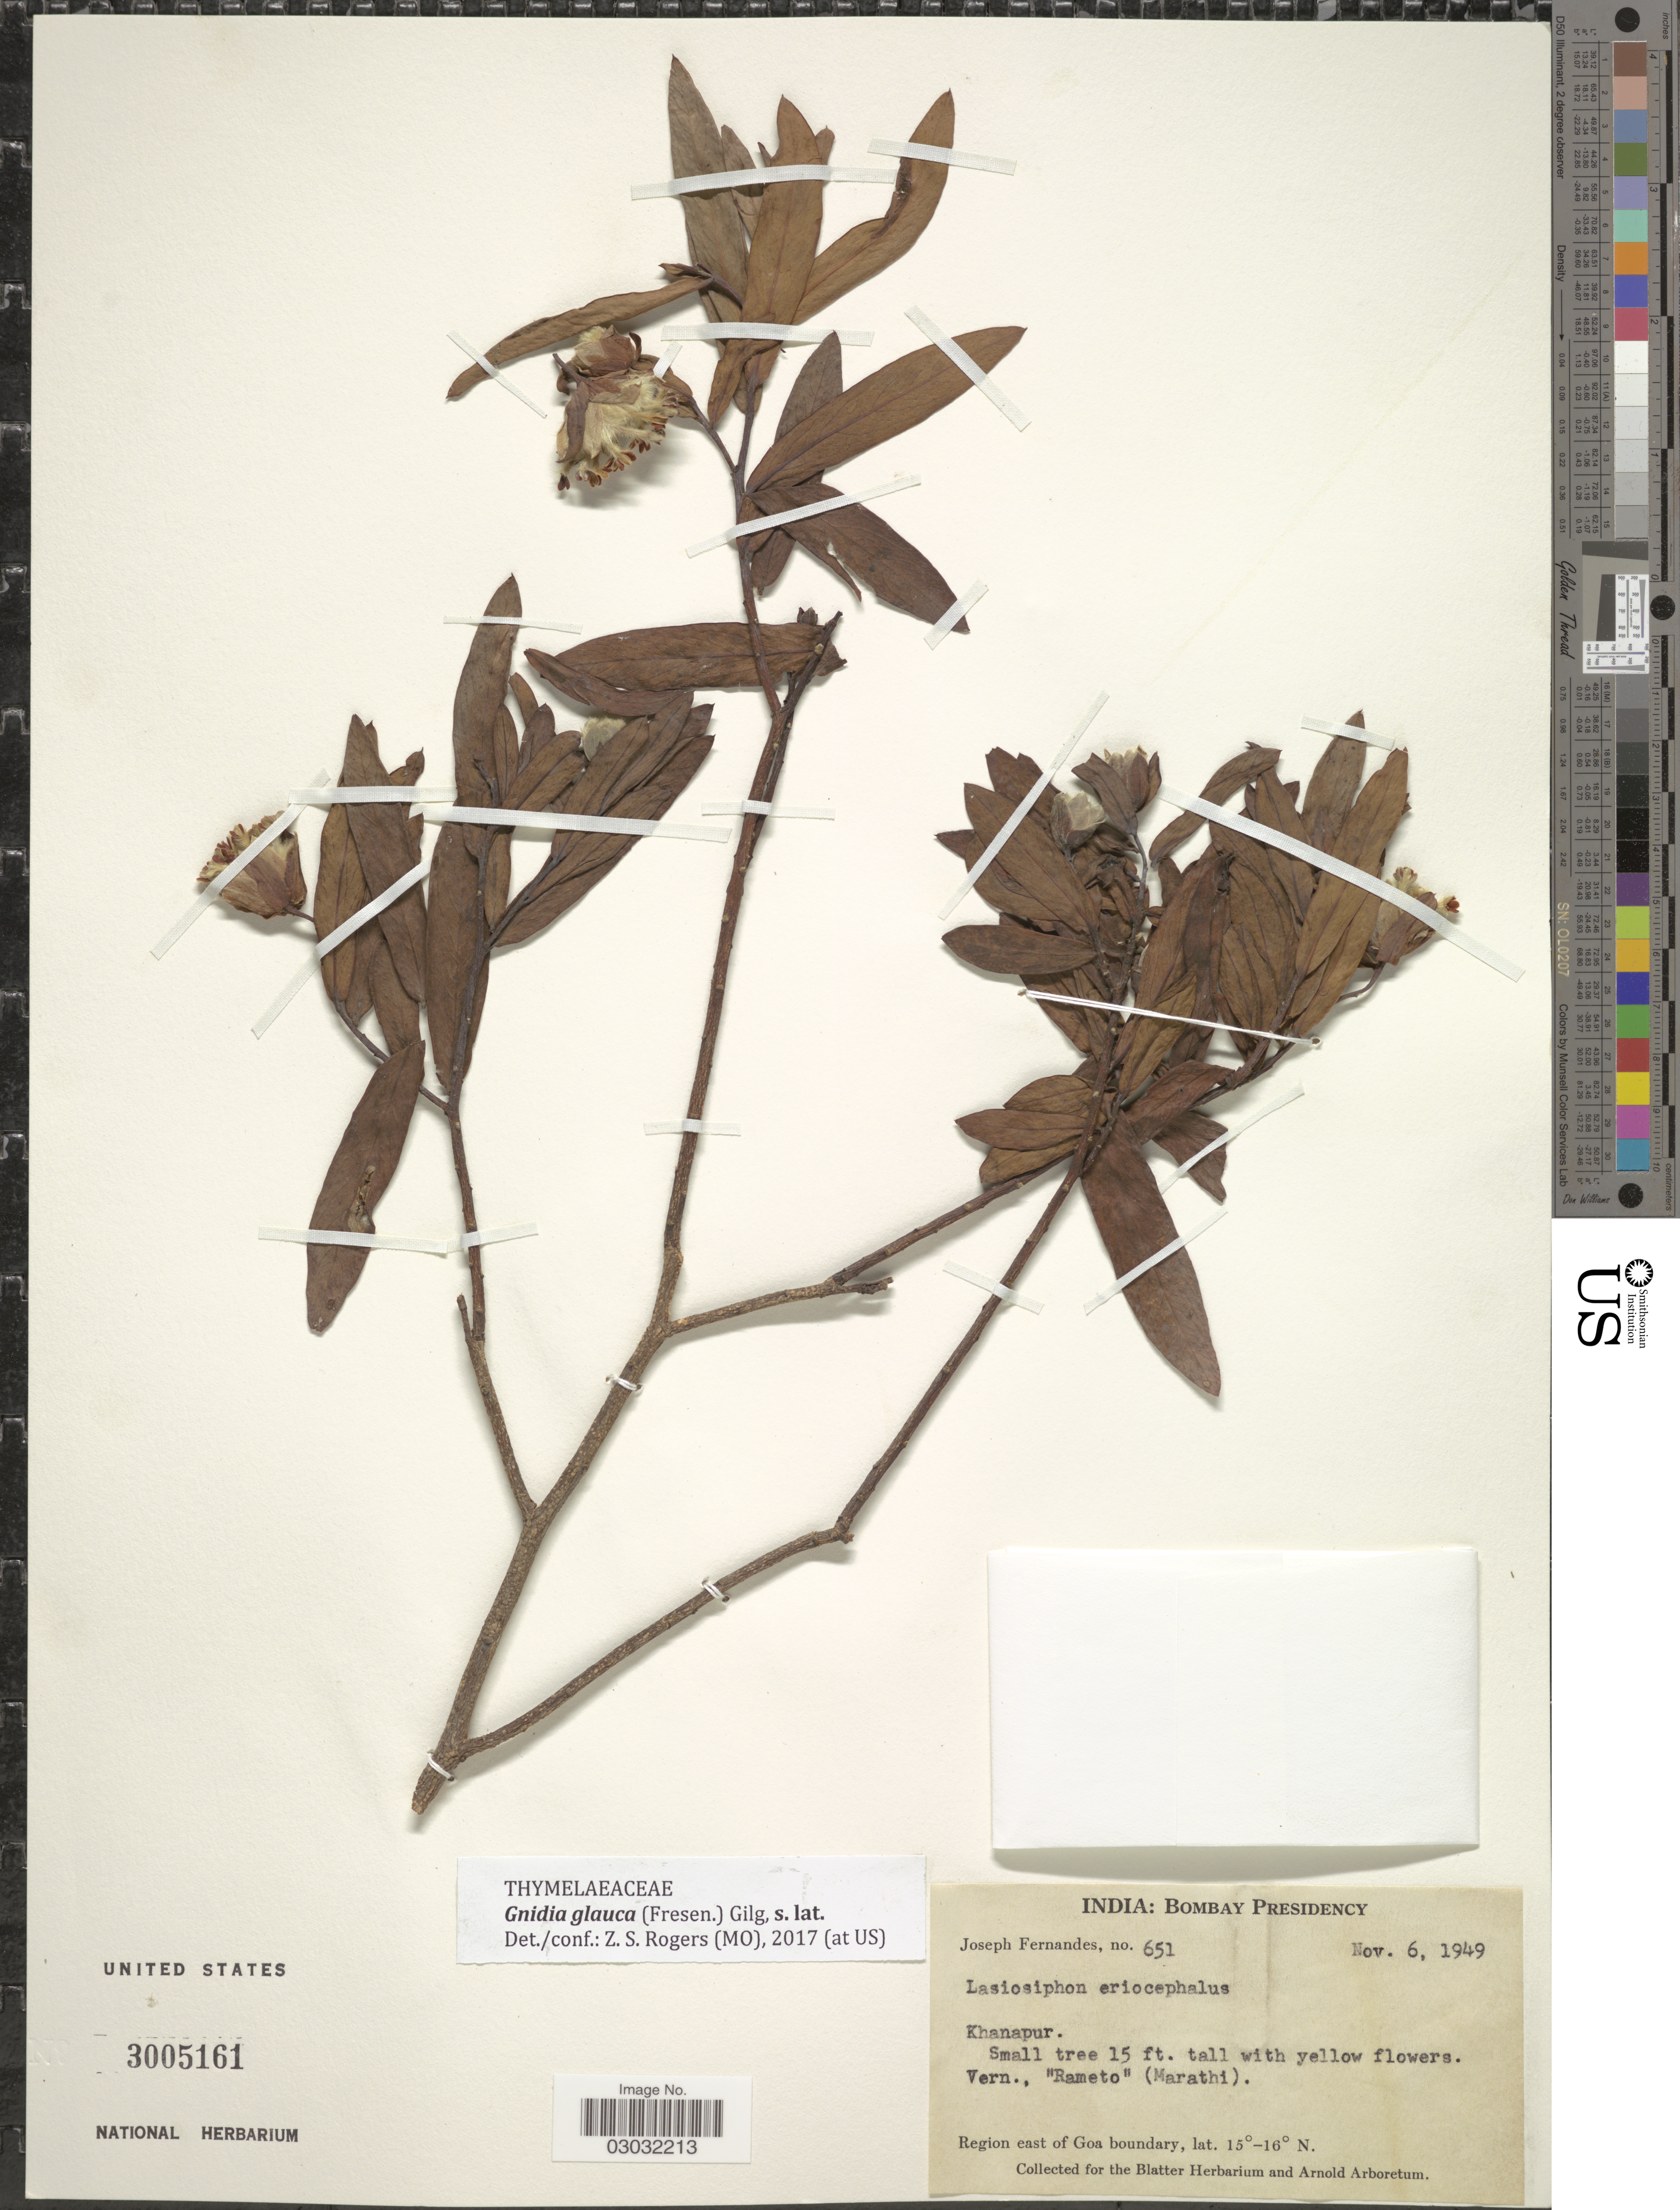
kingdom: Plantae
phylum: Tracheophyta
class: Magnoliopsida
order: Malvales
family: Thymelaeaceae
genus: Lasiosiphon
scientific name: Lasiosiphon glaucus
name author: Fresen.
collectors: J. Fernandes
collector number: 651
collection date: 1949-11-06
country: India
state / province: Karnataka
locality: Bombay Presidency. Khanapur. Region east of Goa boundary.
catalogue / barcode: US 3005161